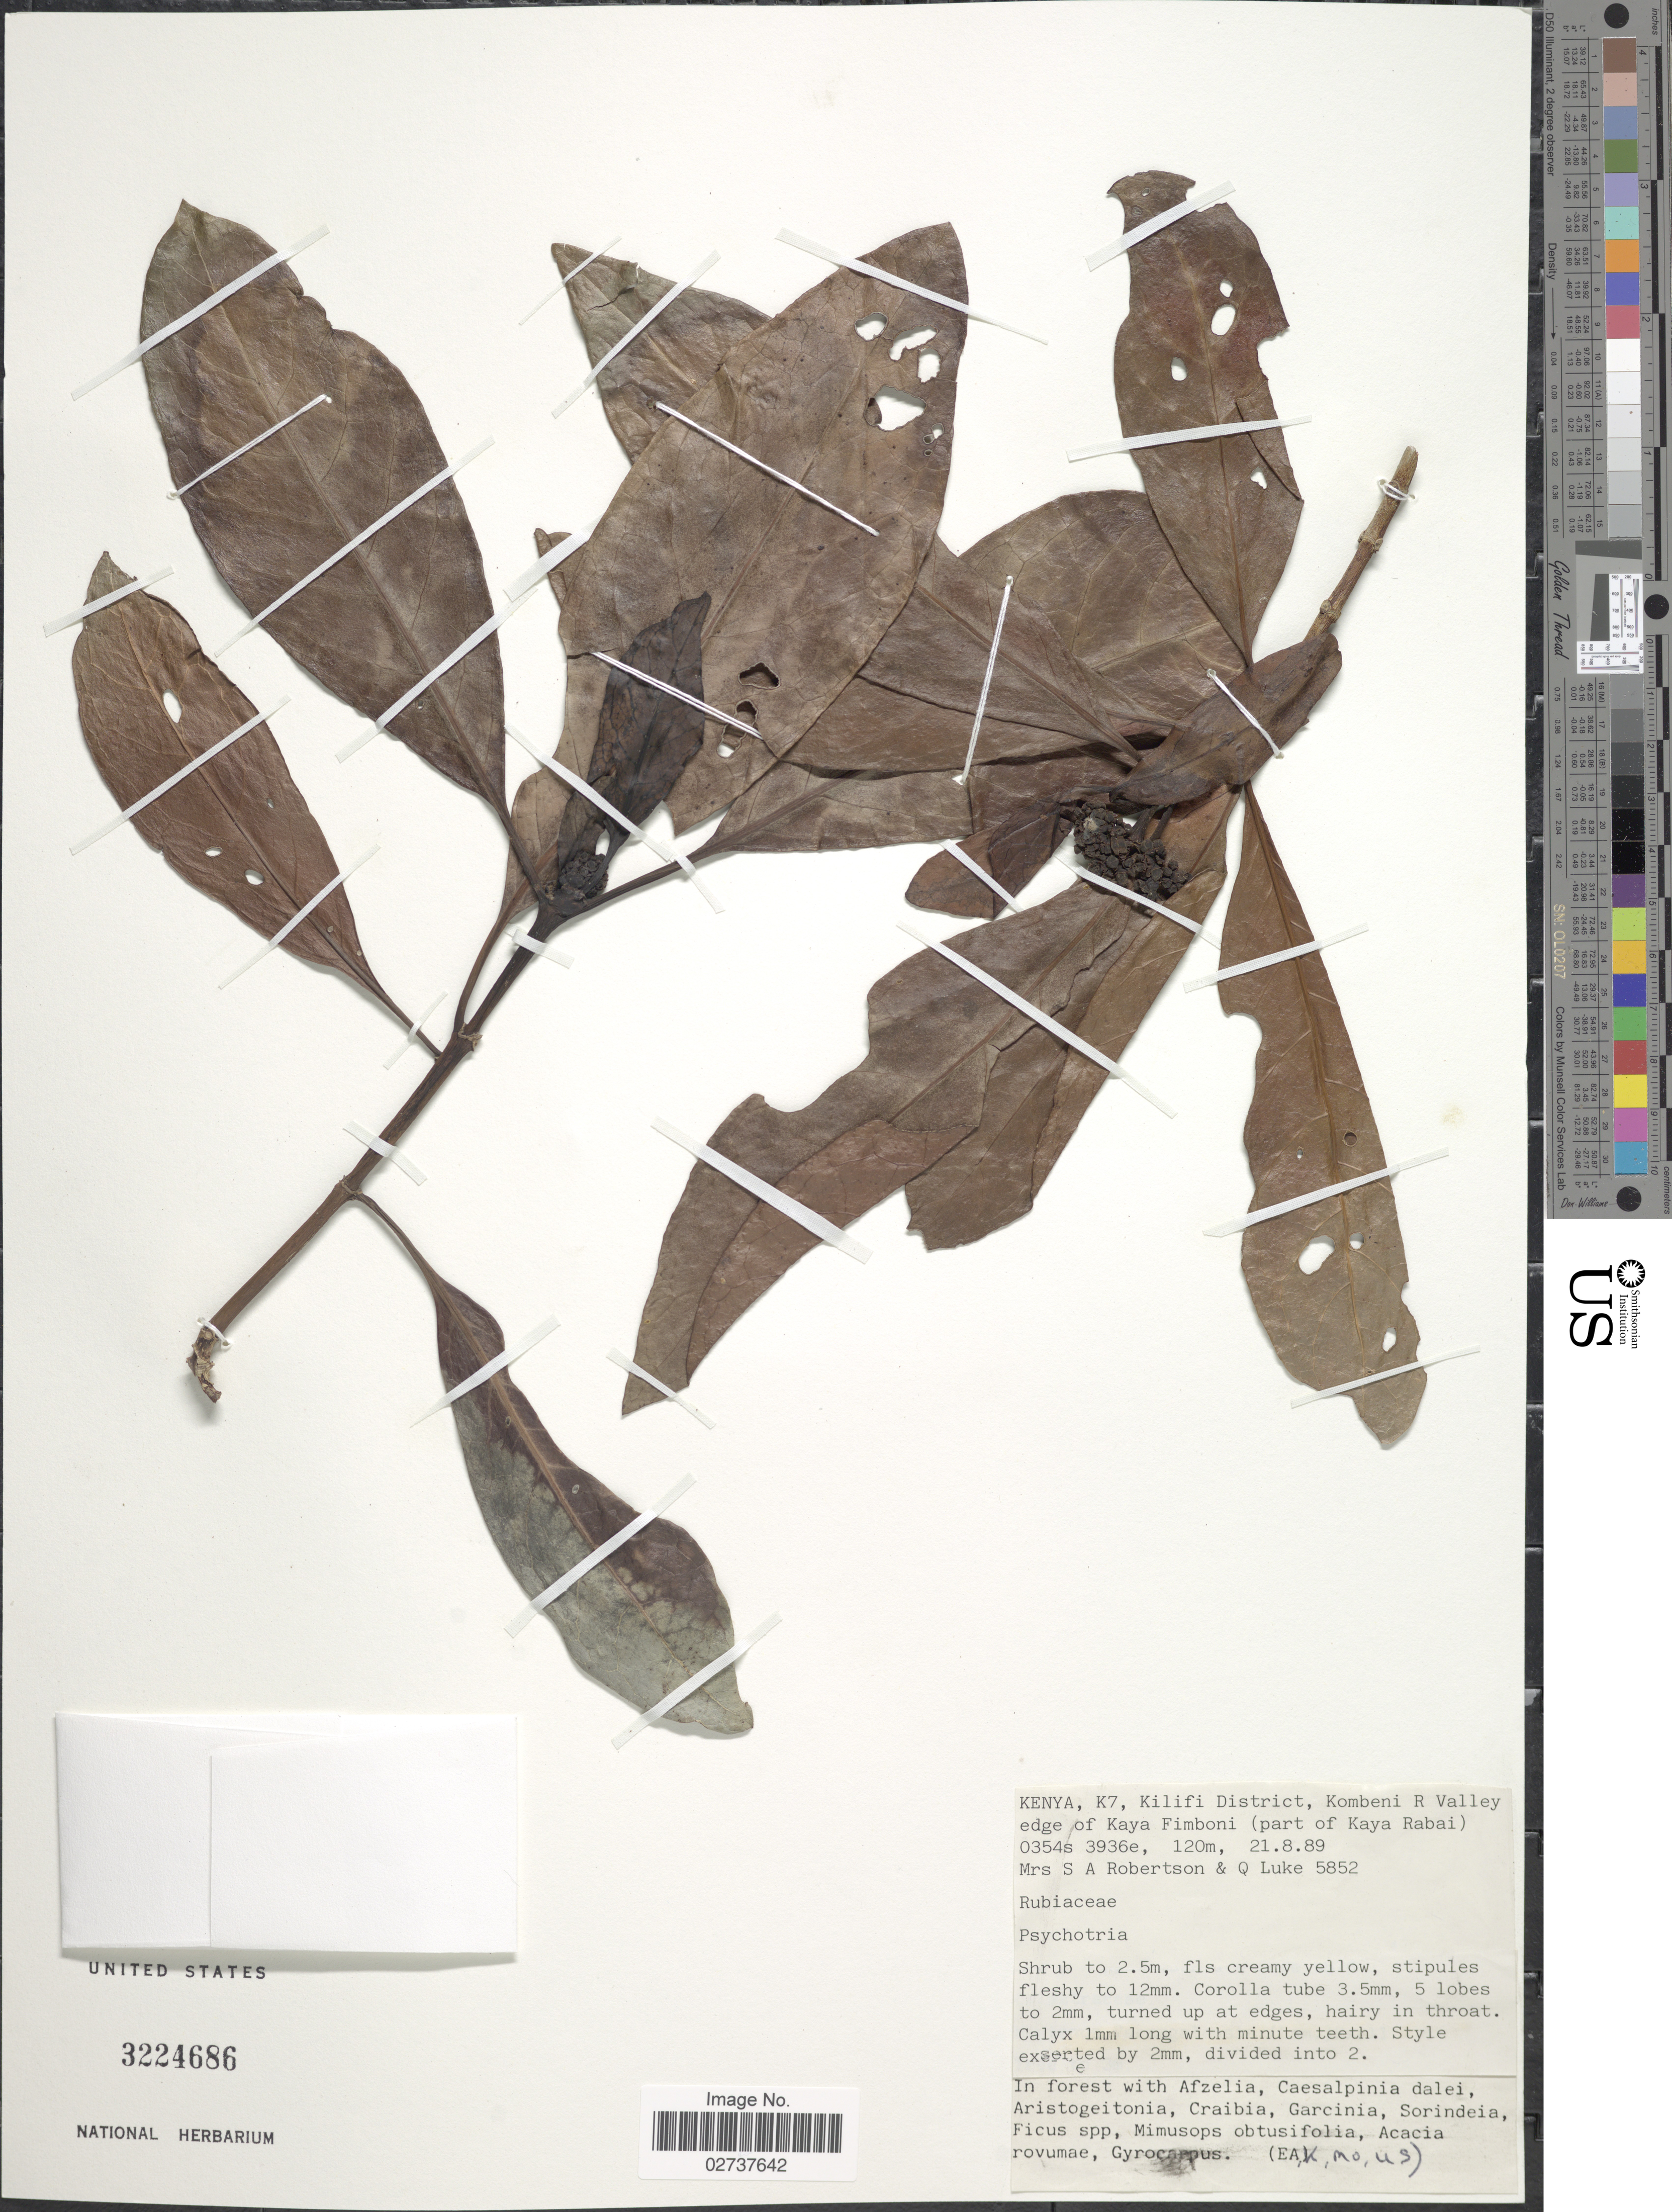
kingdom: Plantae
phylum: Tracheophyta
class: Magnoliopsida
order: Gentianales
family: Rubiaceae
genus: Psychotria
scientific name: Psychotria sp.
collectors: Mrs. S. A. Robertson & Q. Luke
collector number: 5852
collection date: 1989-08-21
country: Kenya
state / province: Kilifi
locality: K7, Kilifi District, Kombeni R Valley edge of Kaya Fimboni (part of Kaya Rabai).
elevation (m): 120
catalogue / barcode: US 3224686